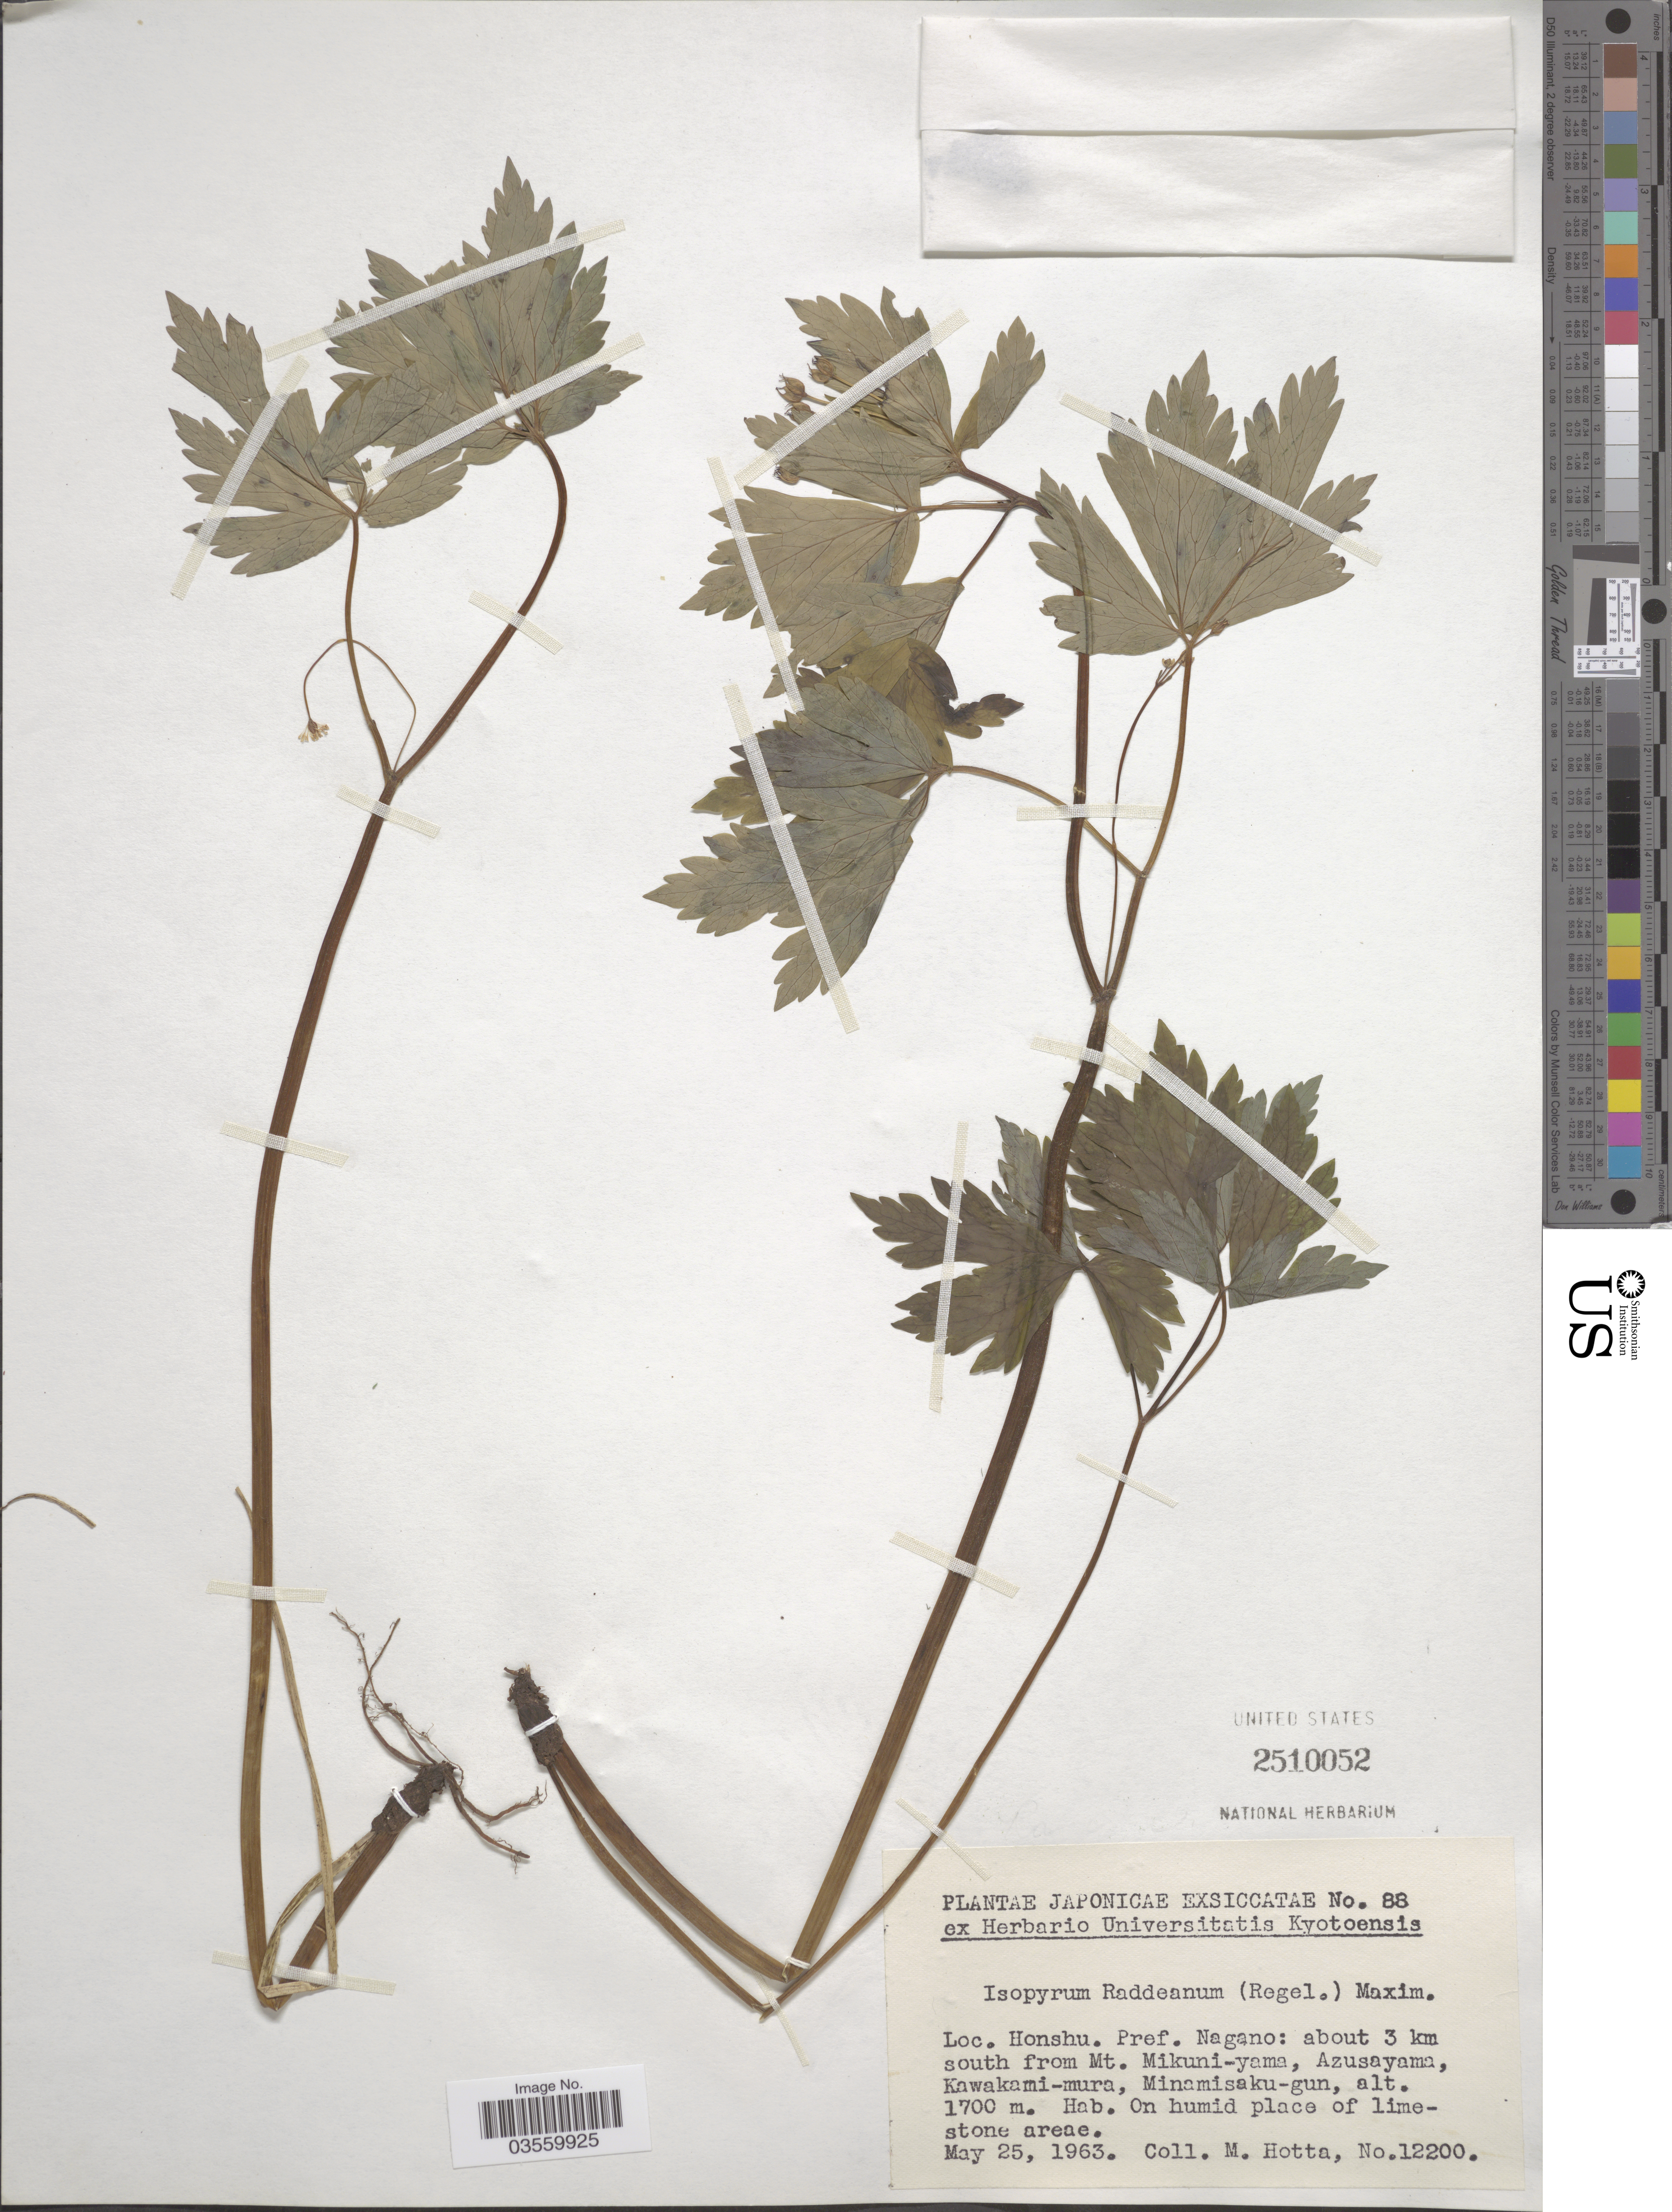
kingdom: Plantae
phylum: Tracheophyta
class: Magnoliopsida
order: Ranunculales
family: Ranunculaceae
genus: Enemion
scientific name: Enemion raddeanum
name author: Regel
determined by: Strong, Mark T., (BOT), Smithsonian Institution - National Museum of Natural History (UNITED STATES)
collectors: M. Hotta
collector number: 12200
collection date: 1963-05-25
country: Japan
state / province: Nagano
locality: Honshu. Pref. Nagano: about 3 km south from Mt. Mikuni-yama, Azusayama, Kawakami-mura, Minamisaku-gun.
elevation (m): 1700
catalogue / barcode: US 2510052